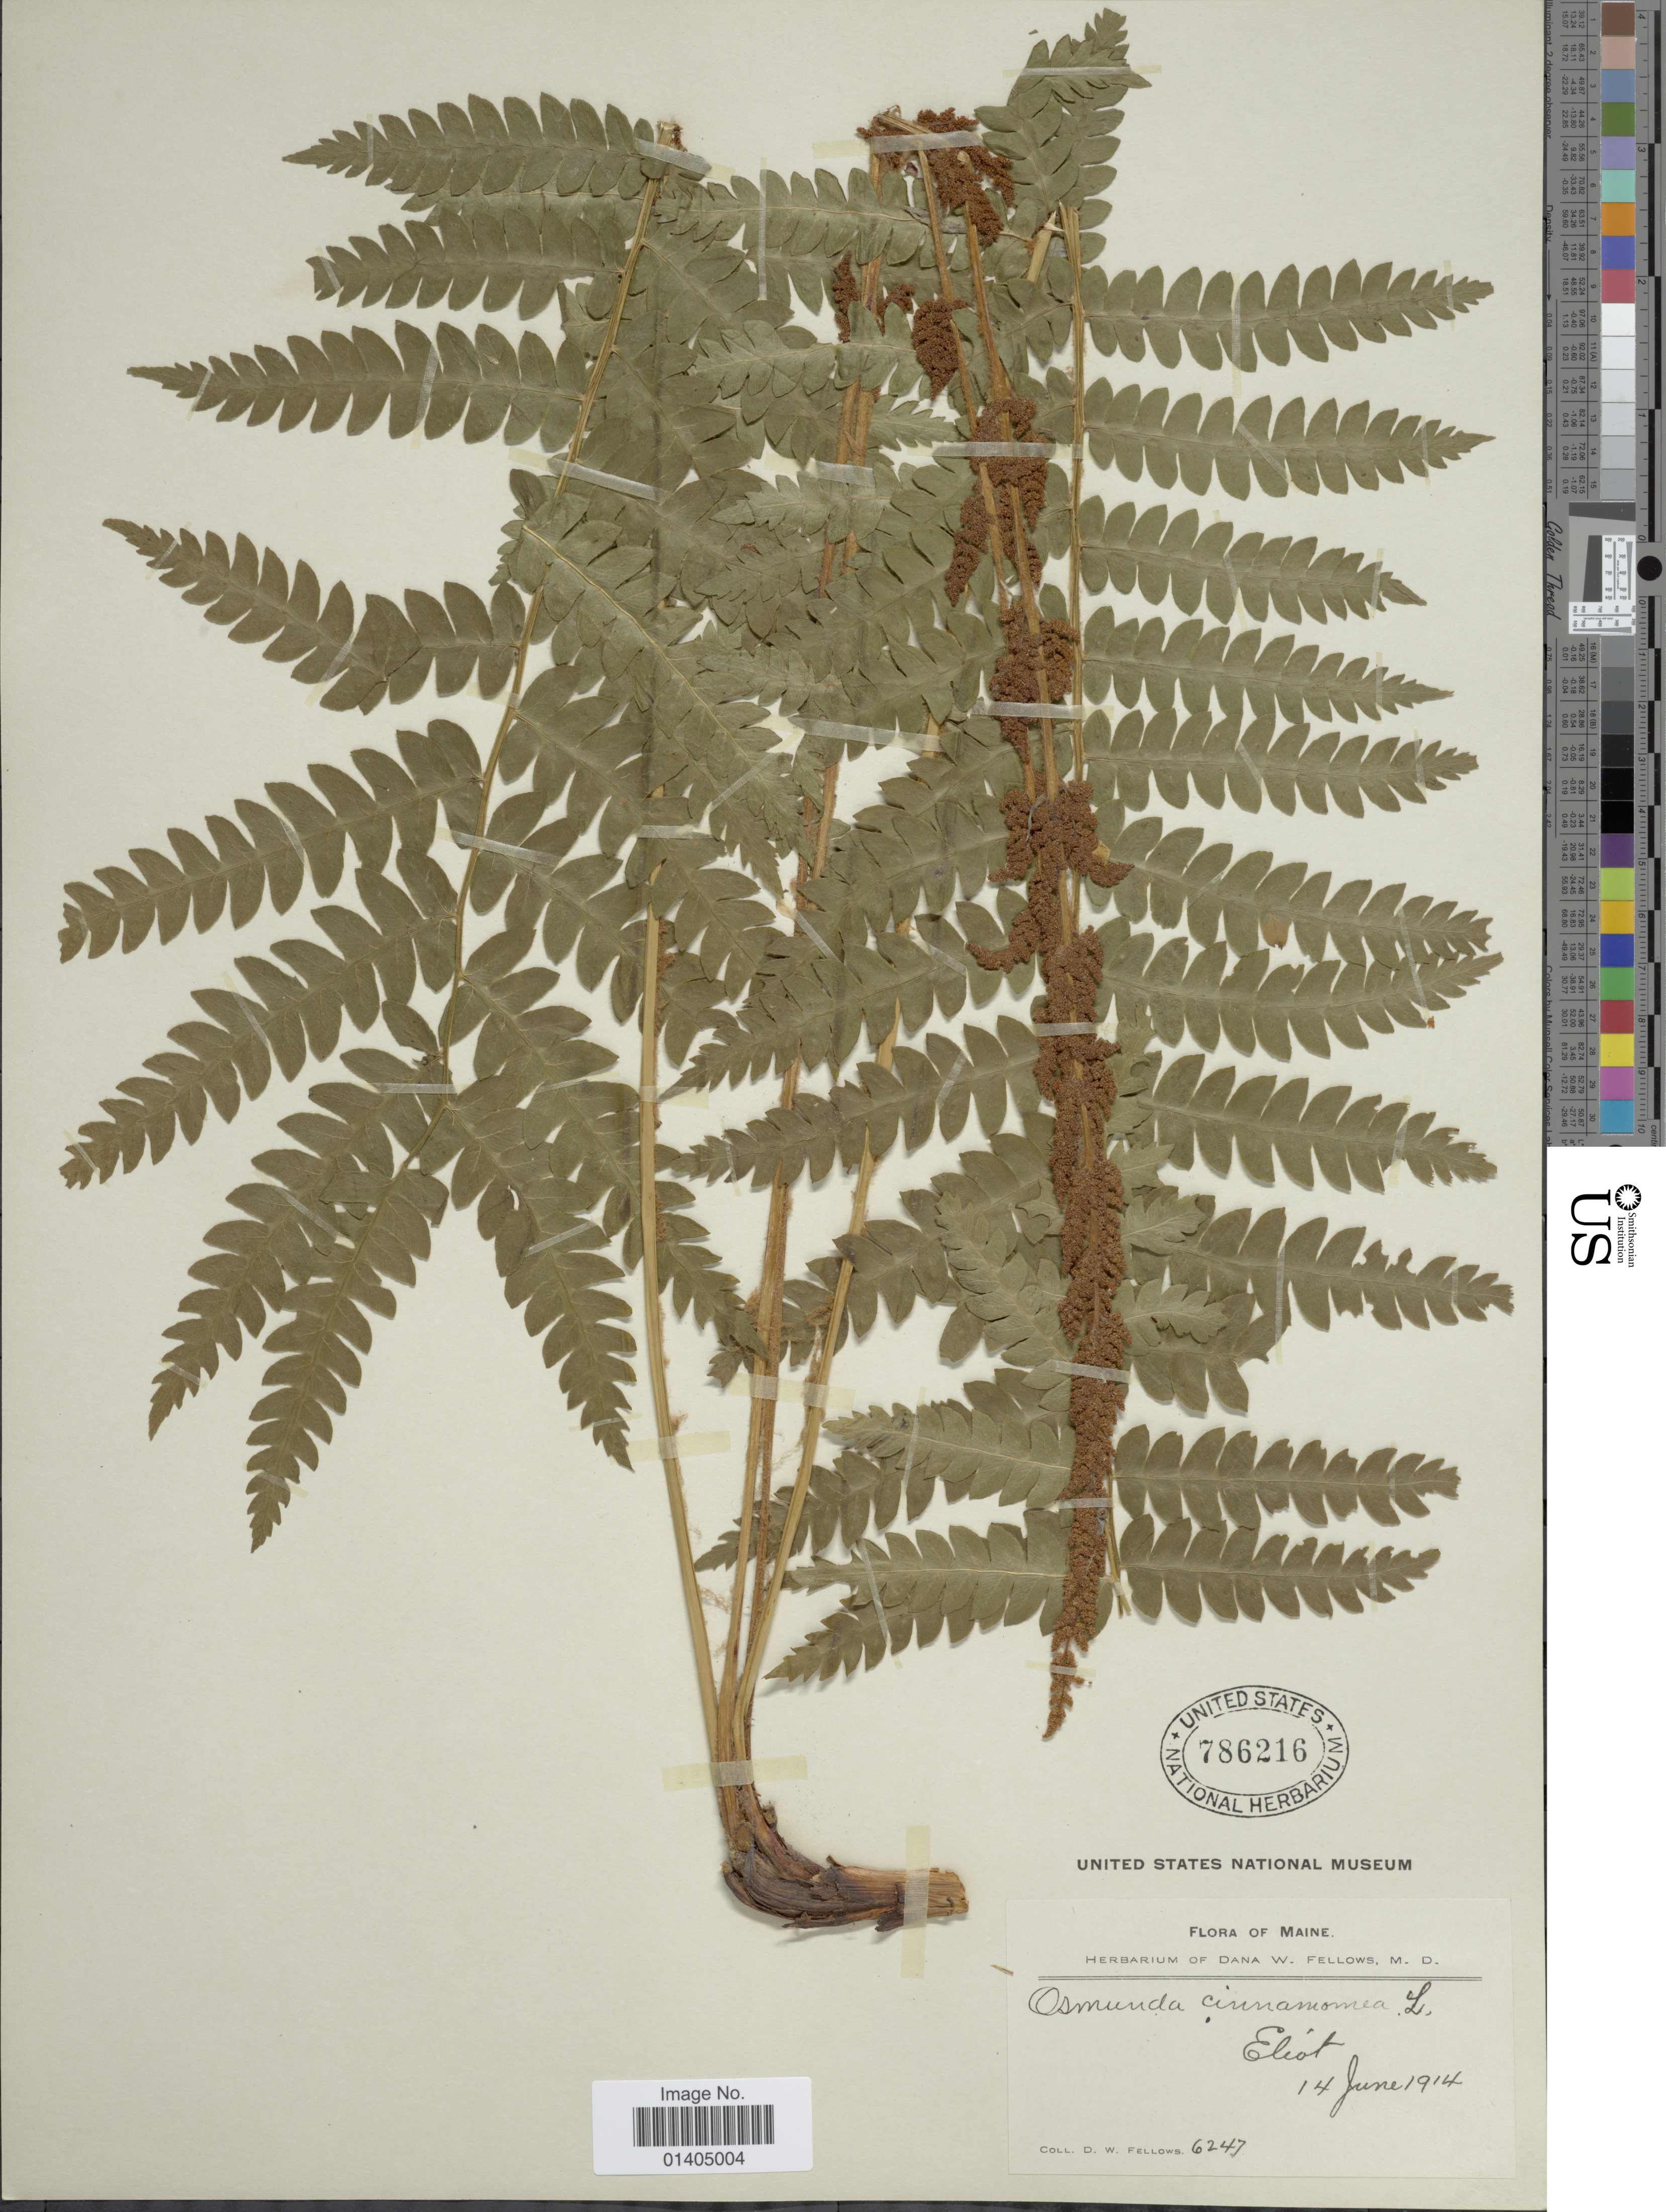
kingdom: Plantae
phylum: Tracheophyta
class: Polypodiopsida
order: Osmundales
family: Osmundaceae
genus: Osmundastrum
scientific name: Osmundastrum cinnamomeum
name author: (L.) C. Presl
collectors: D. W. Fellows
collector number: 6247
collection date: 1914-06-14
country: United States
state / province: Maine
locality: Eliot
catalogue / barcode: US 786216